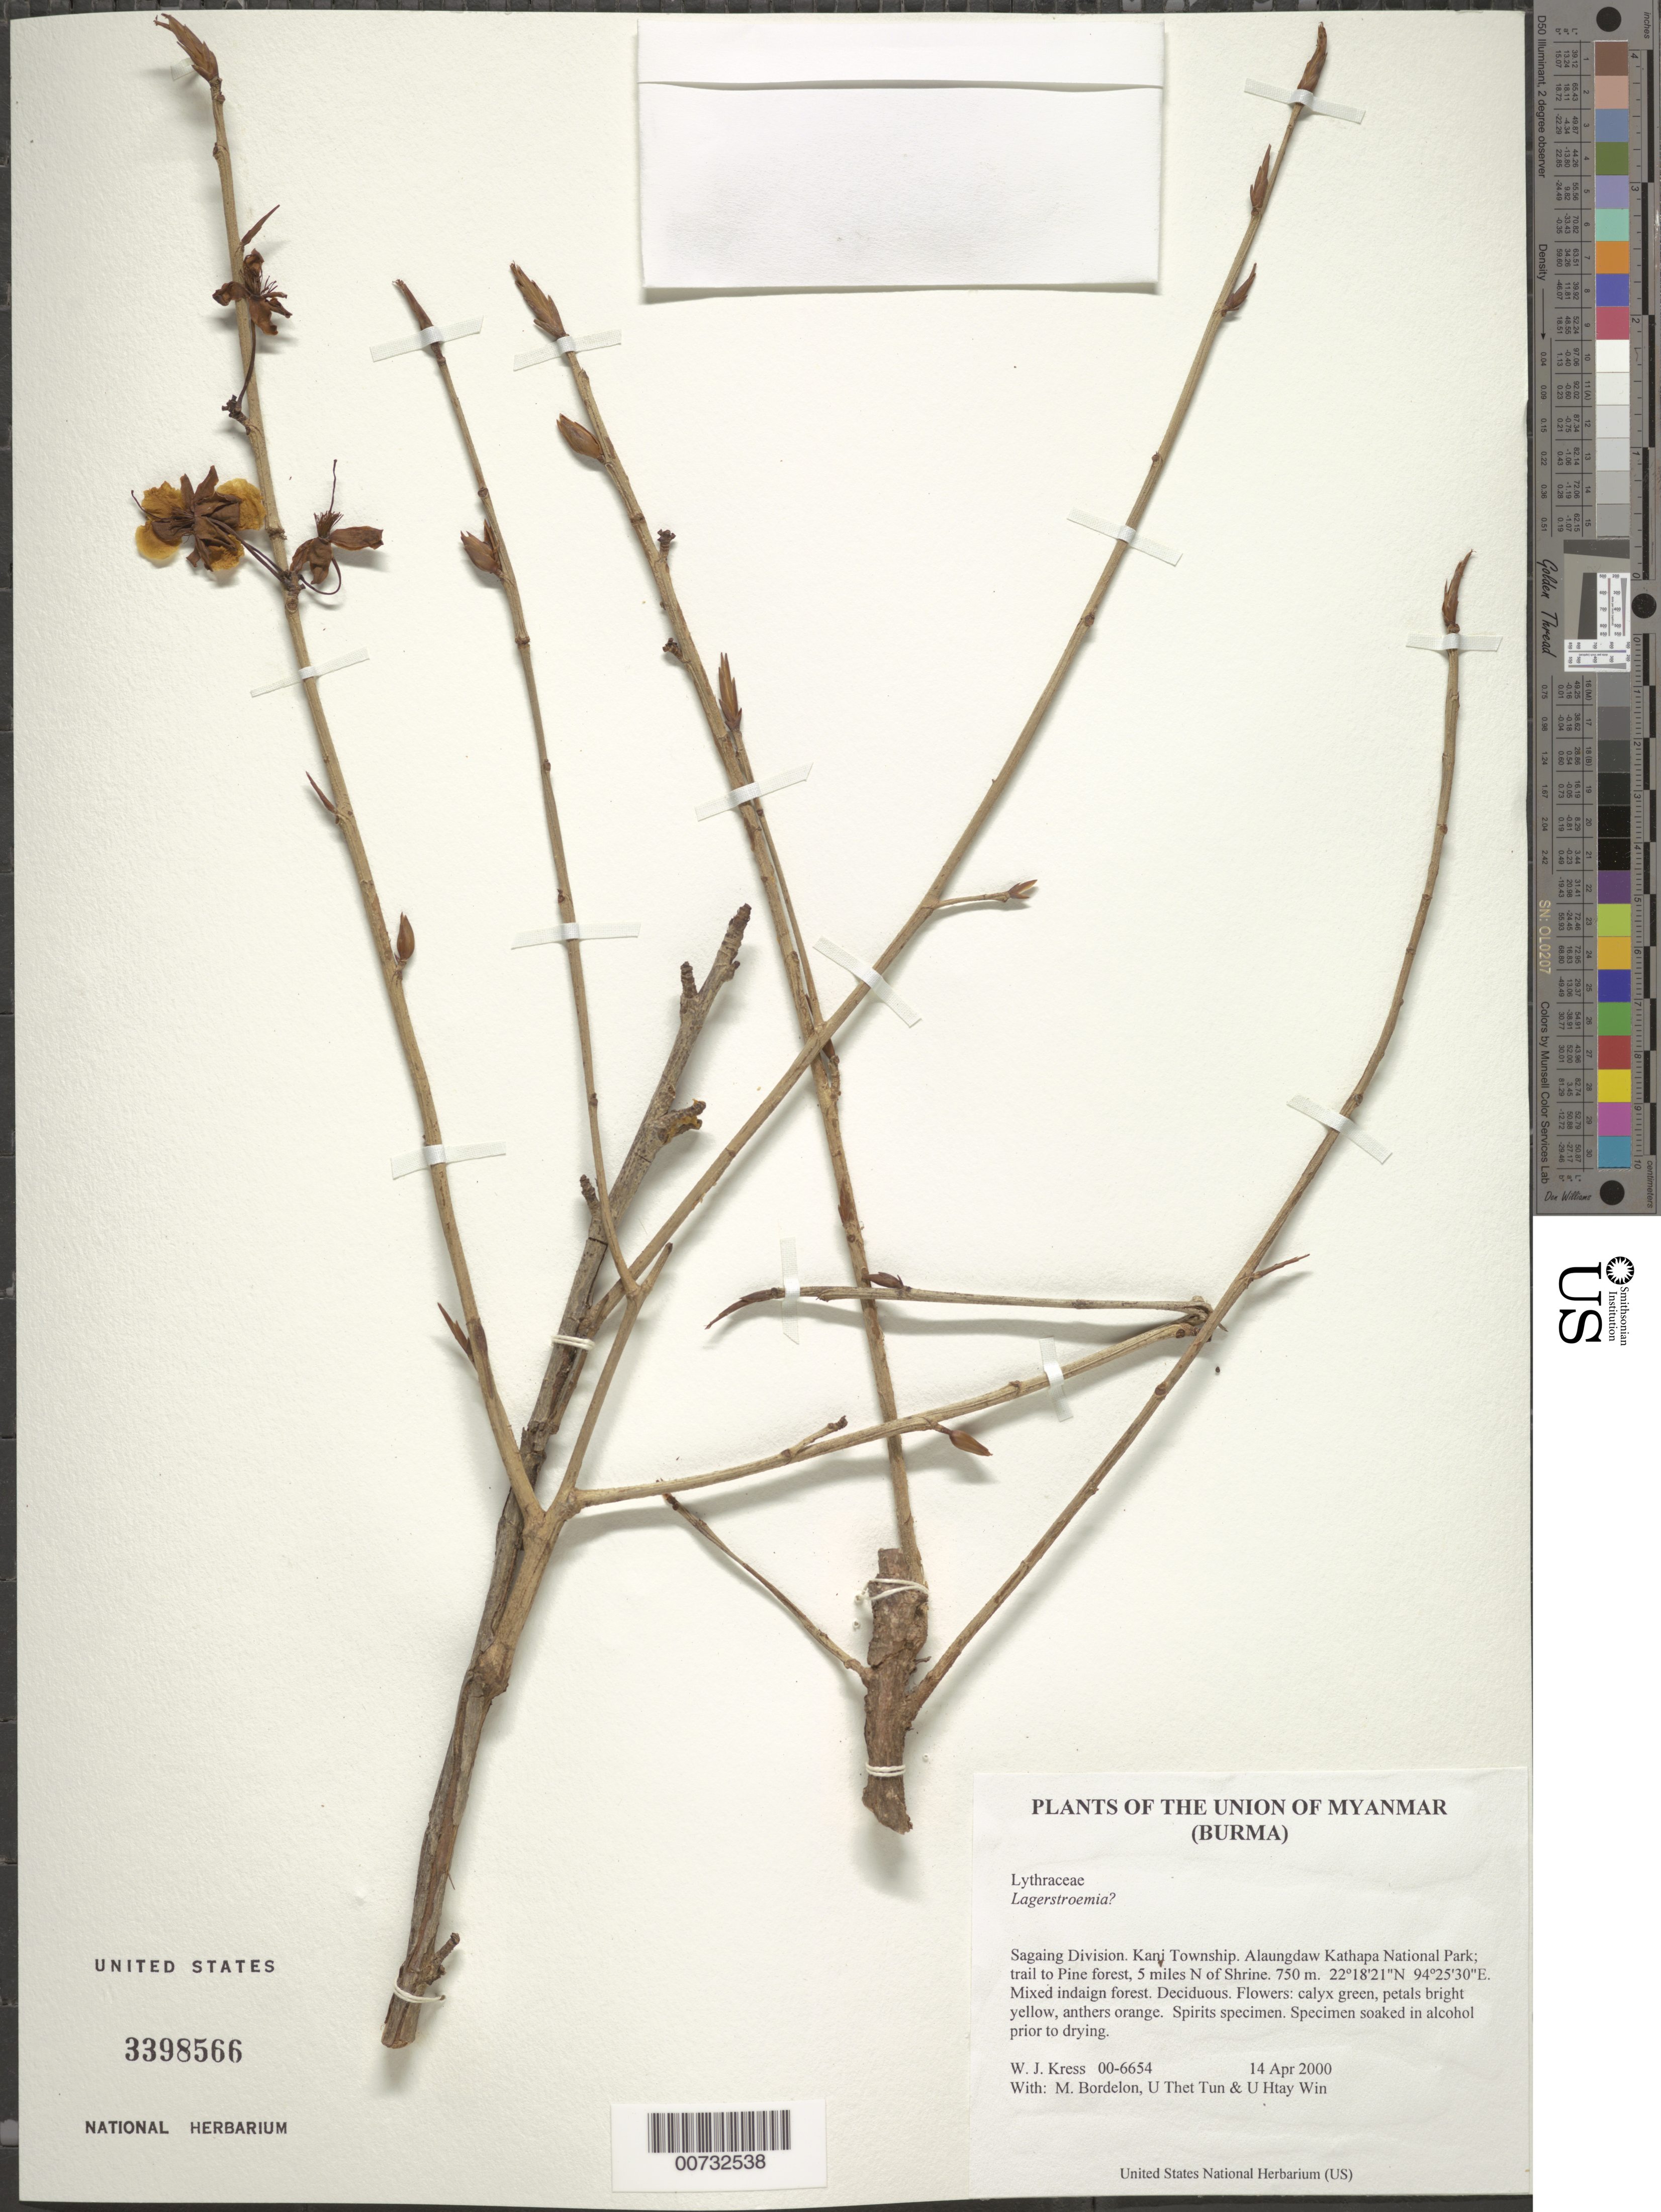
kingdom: Plantae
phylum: Tracheophyta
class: Magnoliopsida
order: Myrtales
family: Lythraceae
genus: Lagerstroemia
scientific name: Lagerstroemia sp.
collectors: W. J. Kress, M. Bordelon, Thet Htun & U Htay Win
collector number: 00-6654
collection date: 2000-04-14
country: Myanmar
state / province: Sagaing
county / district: Kani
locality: Alaungdaw Kathapa National Park; trail to Pine forest, 5 miles N of Shrine.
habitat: Mixed indaign forest.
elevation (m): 750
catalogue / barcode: US 3398566